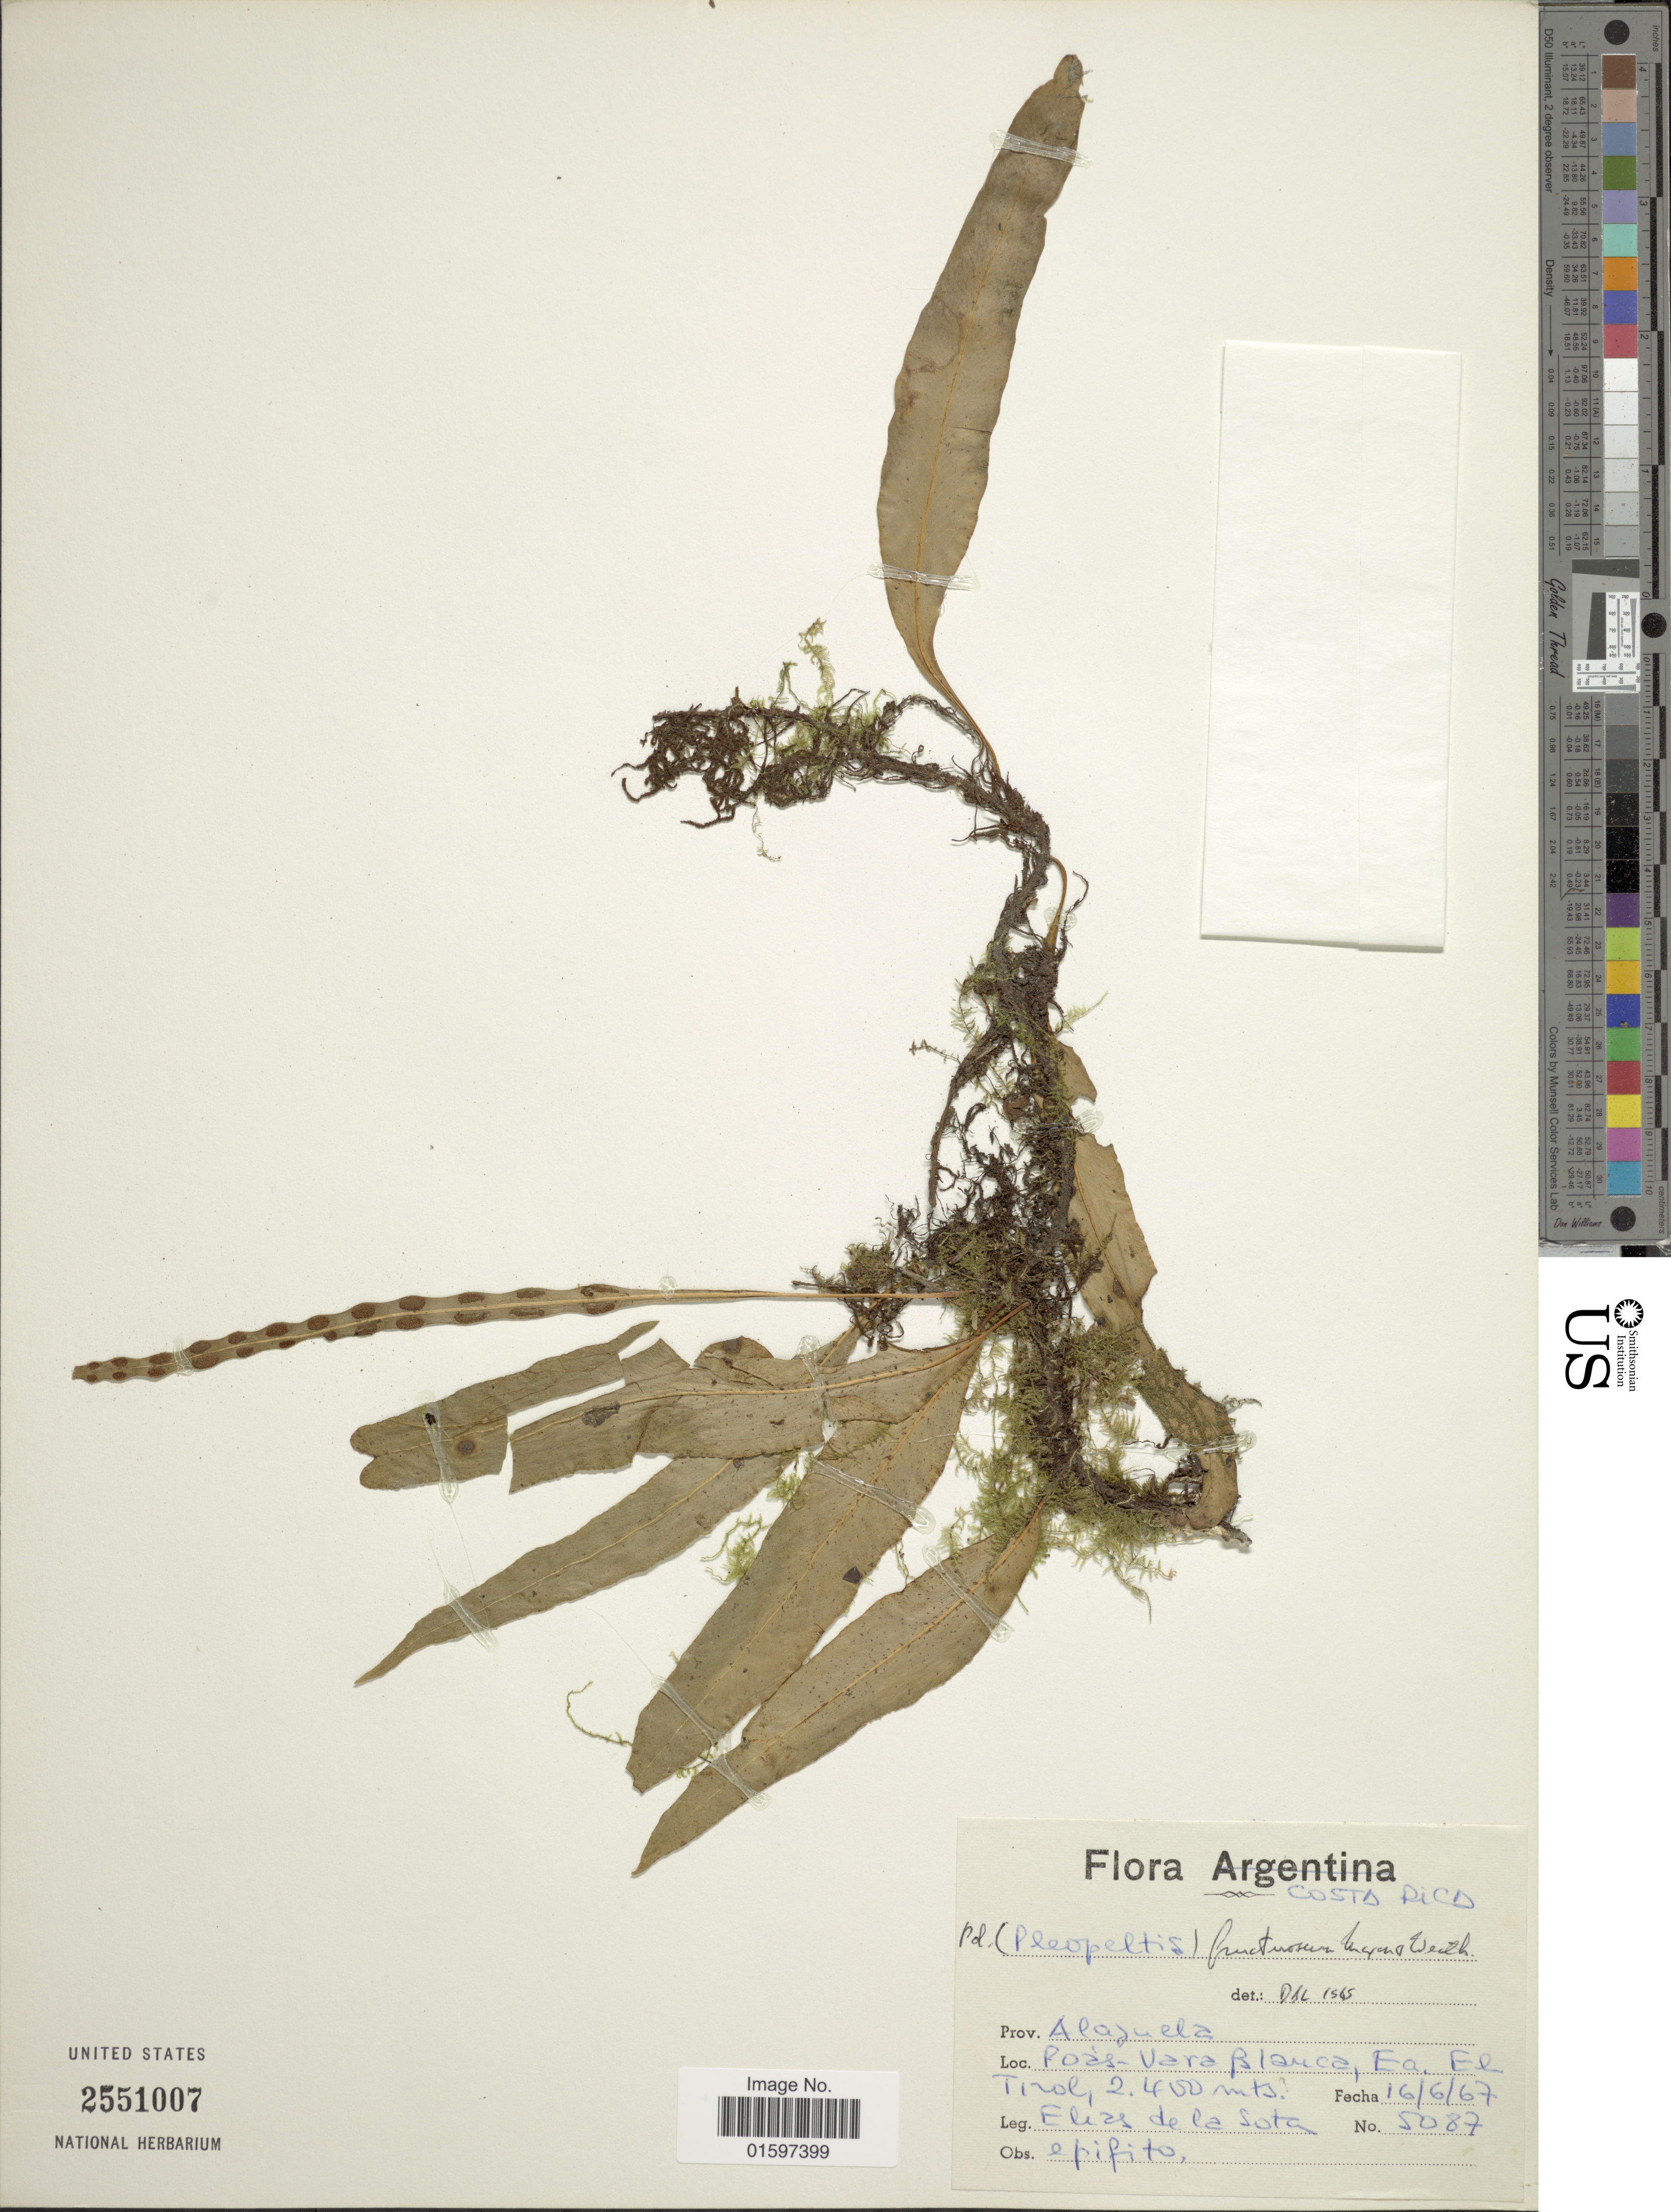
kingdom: Plantae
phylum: Tracheophyta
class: Polypodiopsida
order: Polypodiales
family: Polypodiaceae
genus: Pleopeltis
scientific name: Pleopeltis fructuosa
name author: (Maxon & Weath.) Lellinger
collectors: E. R. de la Sota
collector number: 5087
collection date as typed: Transcribed d/m/y: 16/6/67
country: Costa Rica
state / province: Alajuela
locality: Poás - Vara Blanca, Ea. El Tirol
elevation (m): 2400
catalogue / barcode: US 2551007